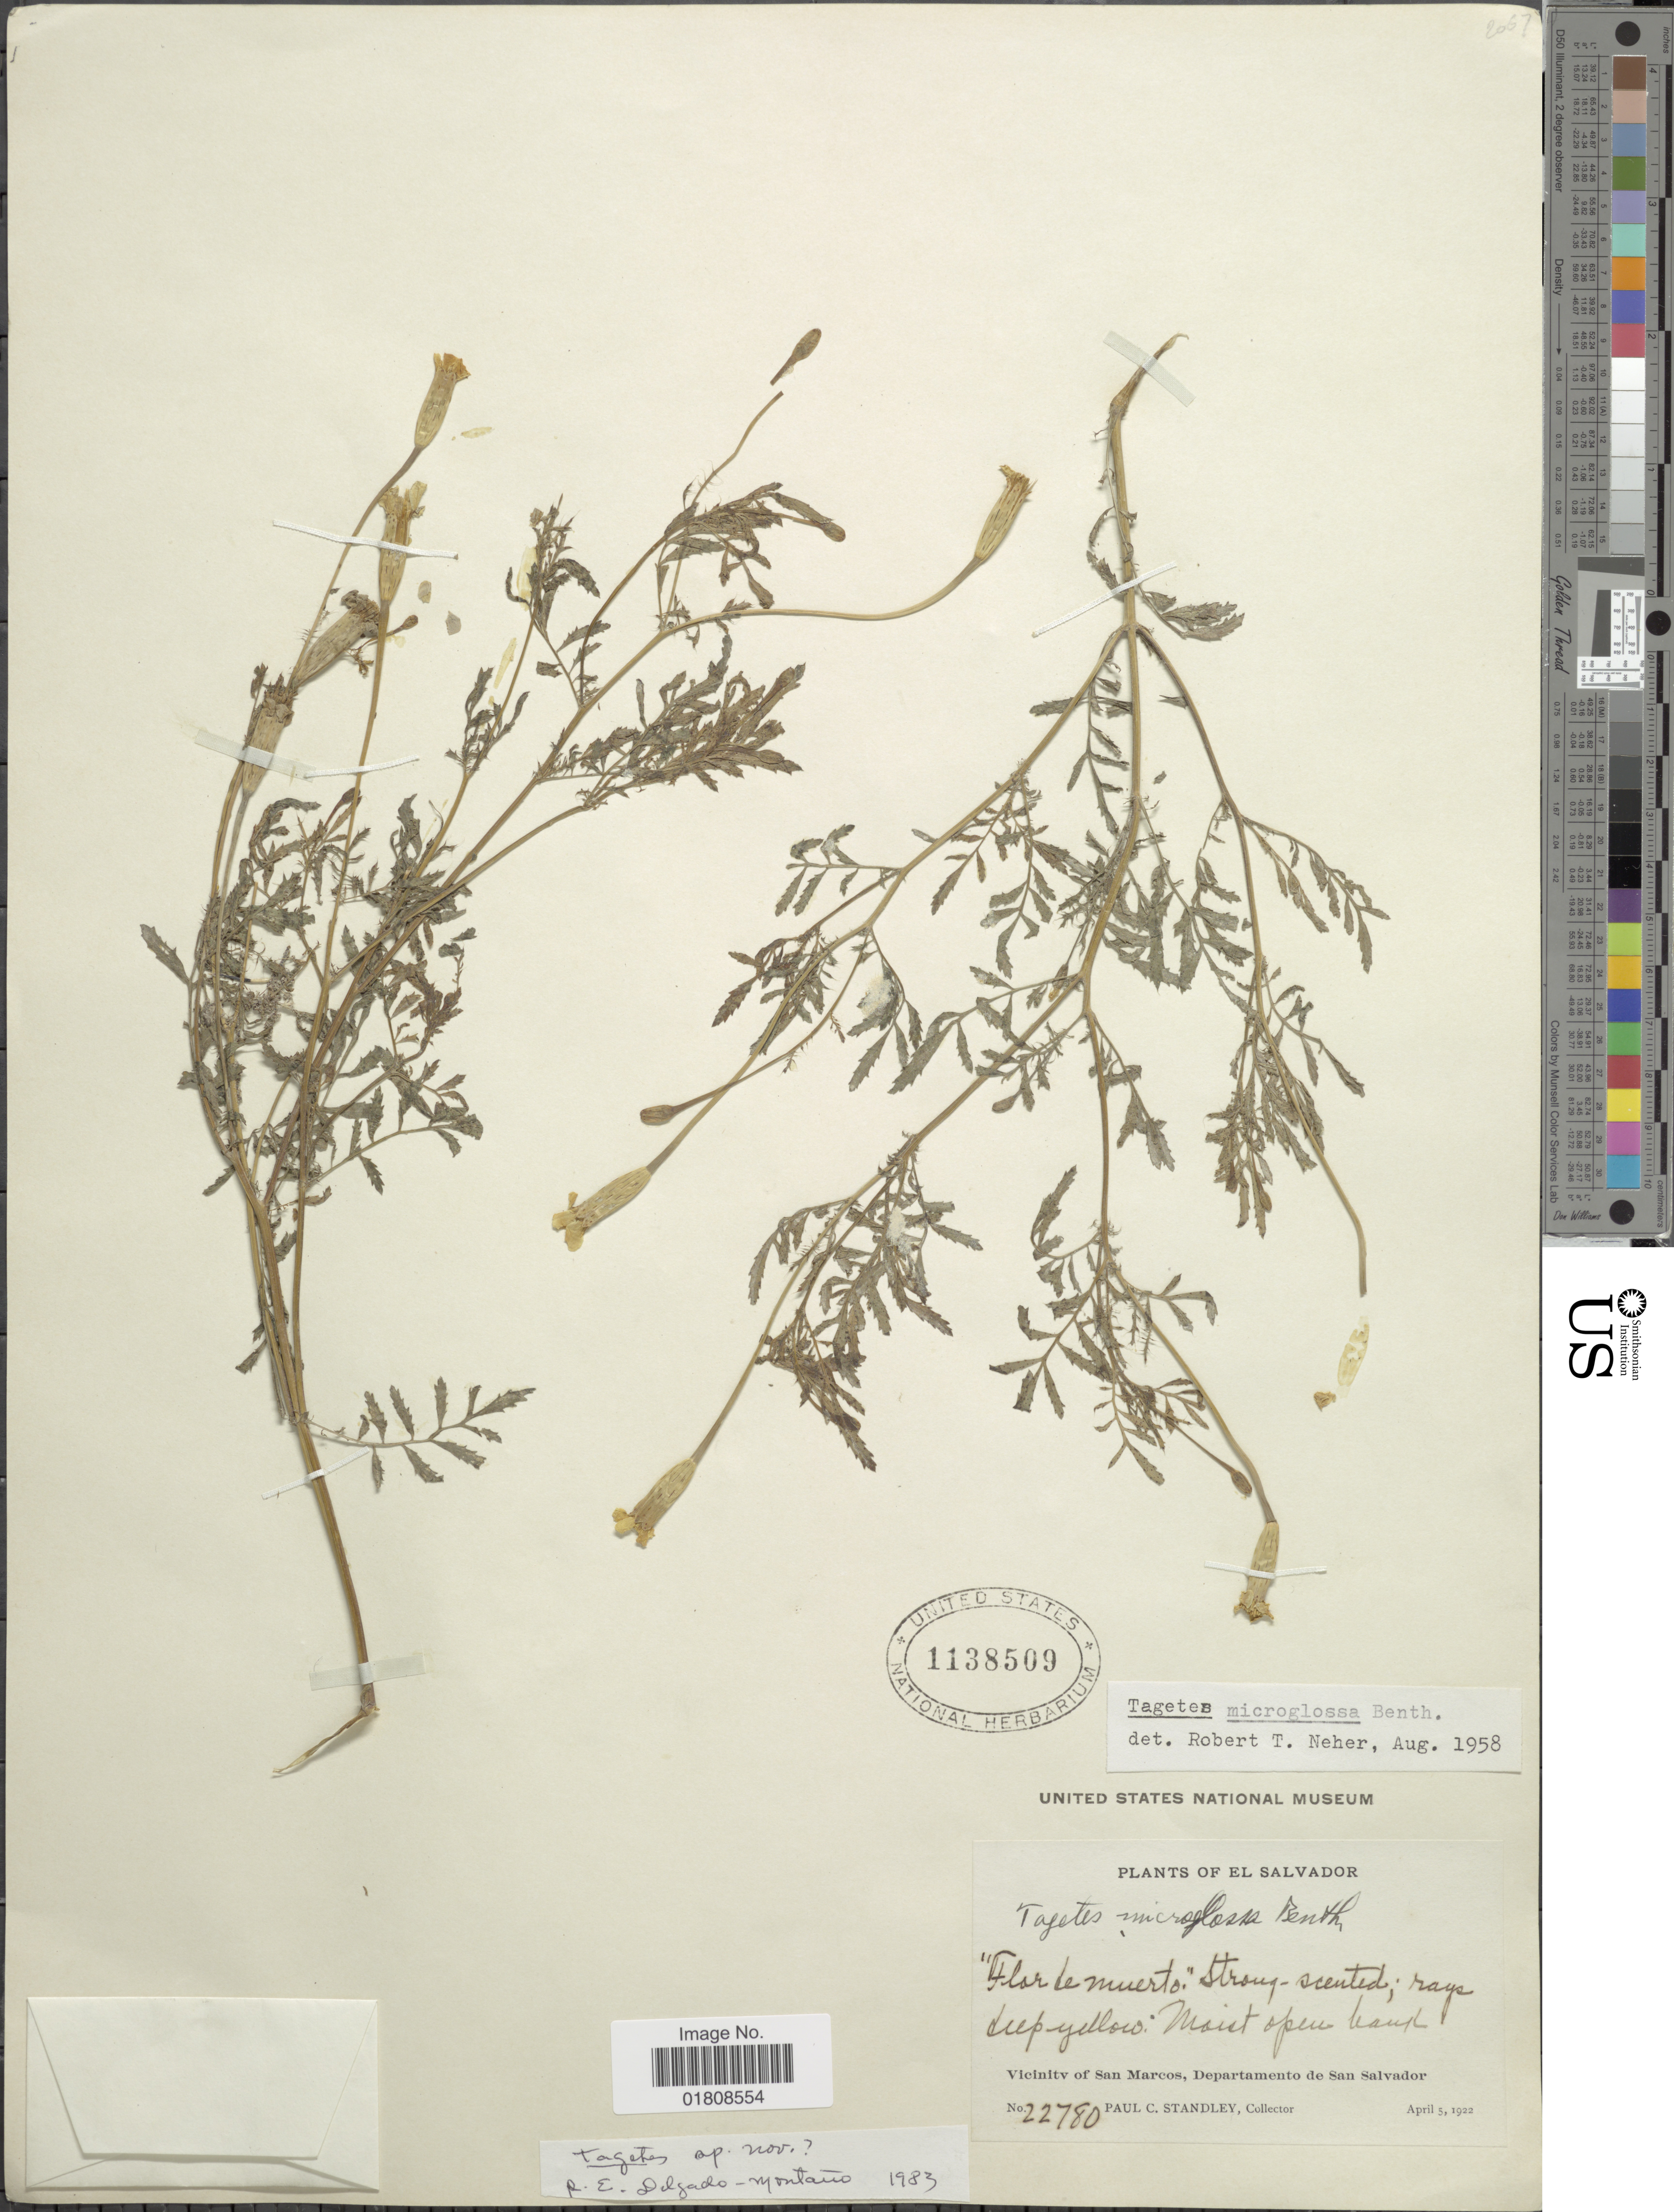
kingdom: Plantae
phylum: Tracheophyta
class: Magnoliopsida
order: Asterales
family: Asteraceae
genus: Tagetes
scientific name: Tagetes sp.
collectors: P. C. Standley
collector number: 22780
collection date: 1922-04-05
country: El Salvador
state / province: San Salvador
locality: Vicinity of San Marcos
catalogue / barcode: US 1138509